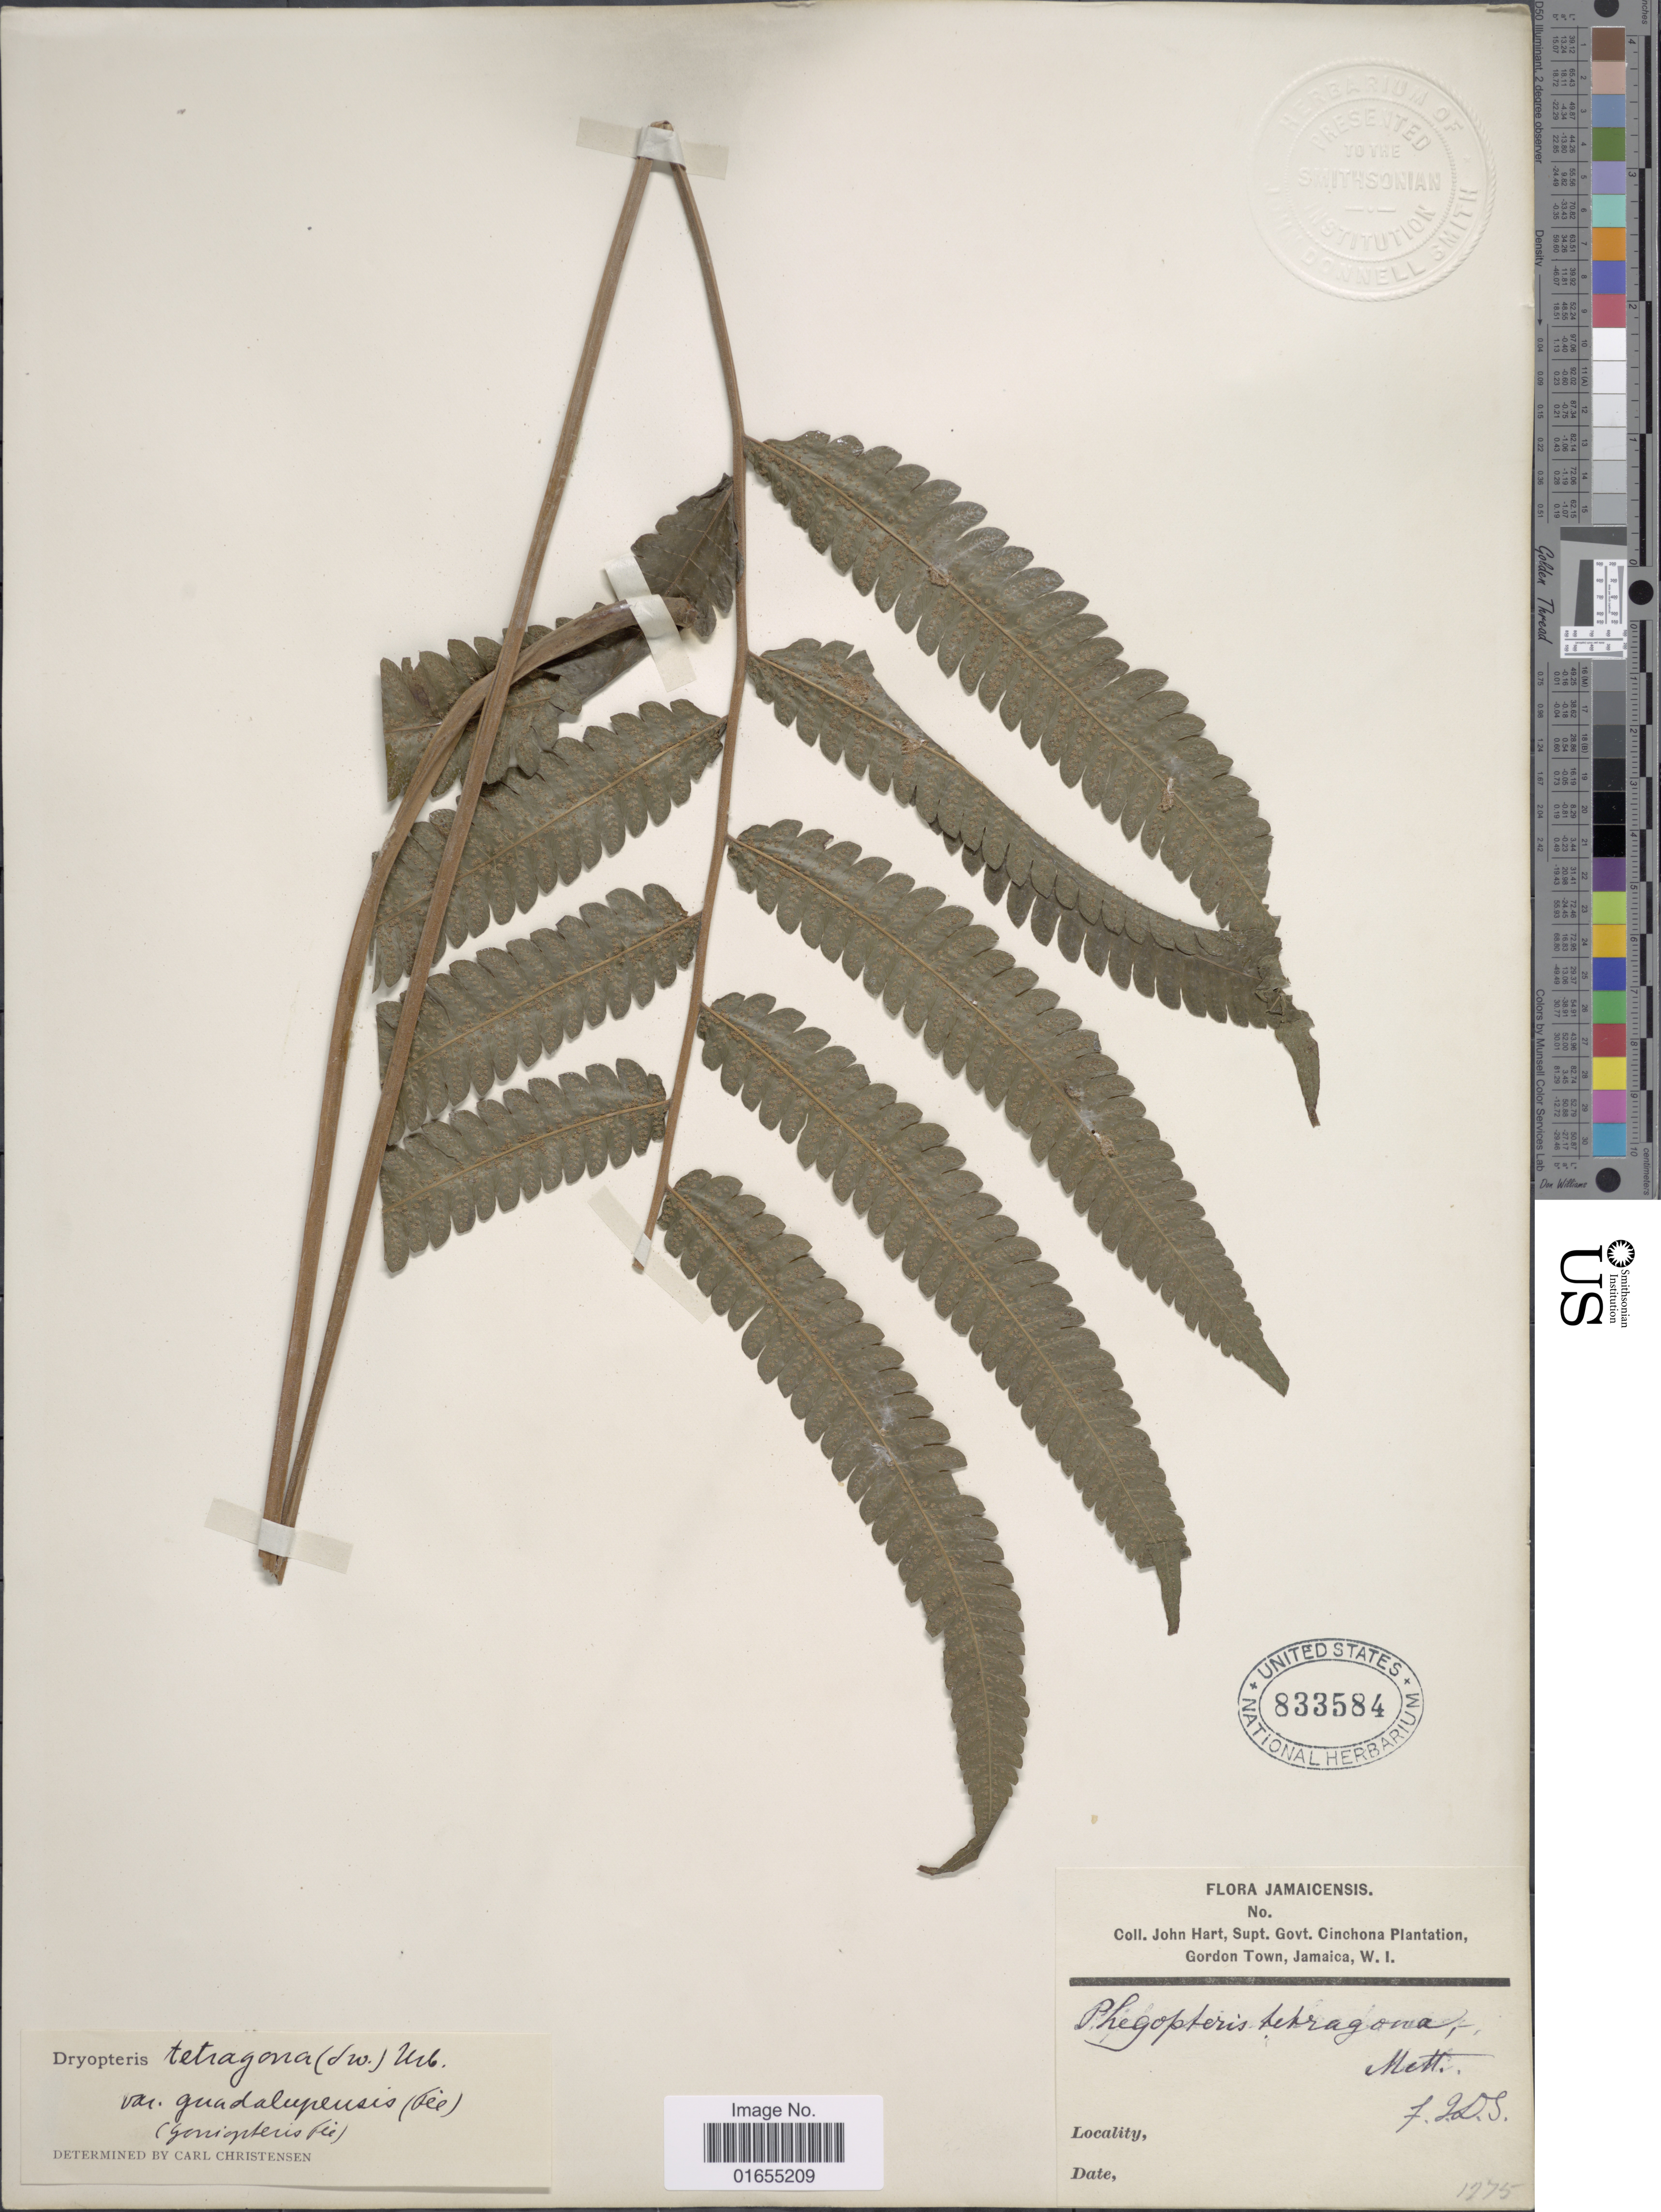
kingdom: Plantae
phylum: Tracheophyta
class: Polypodiopsida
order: Polypodiales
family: Thelypteridaceae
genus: Goniopteris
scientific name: Goniopteris subtetragona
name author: (Link) Vareschi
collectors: J. H. Hart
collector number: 1775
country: Jamaica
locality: Govt. Cinchona, Gordon Town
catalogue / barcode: US 833584